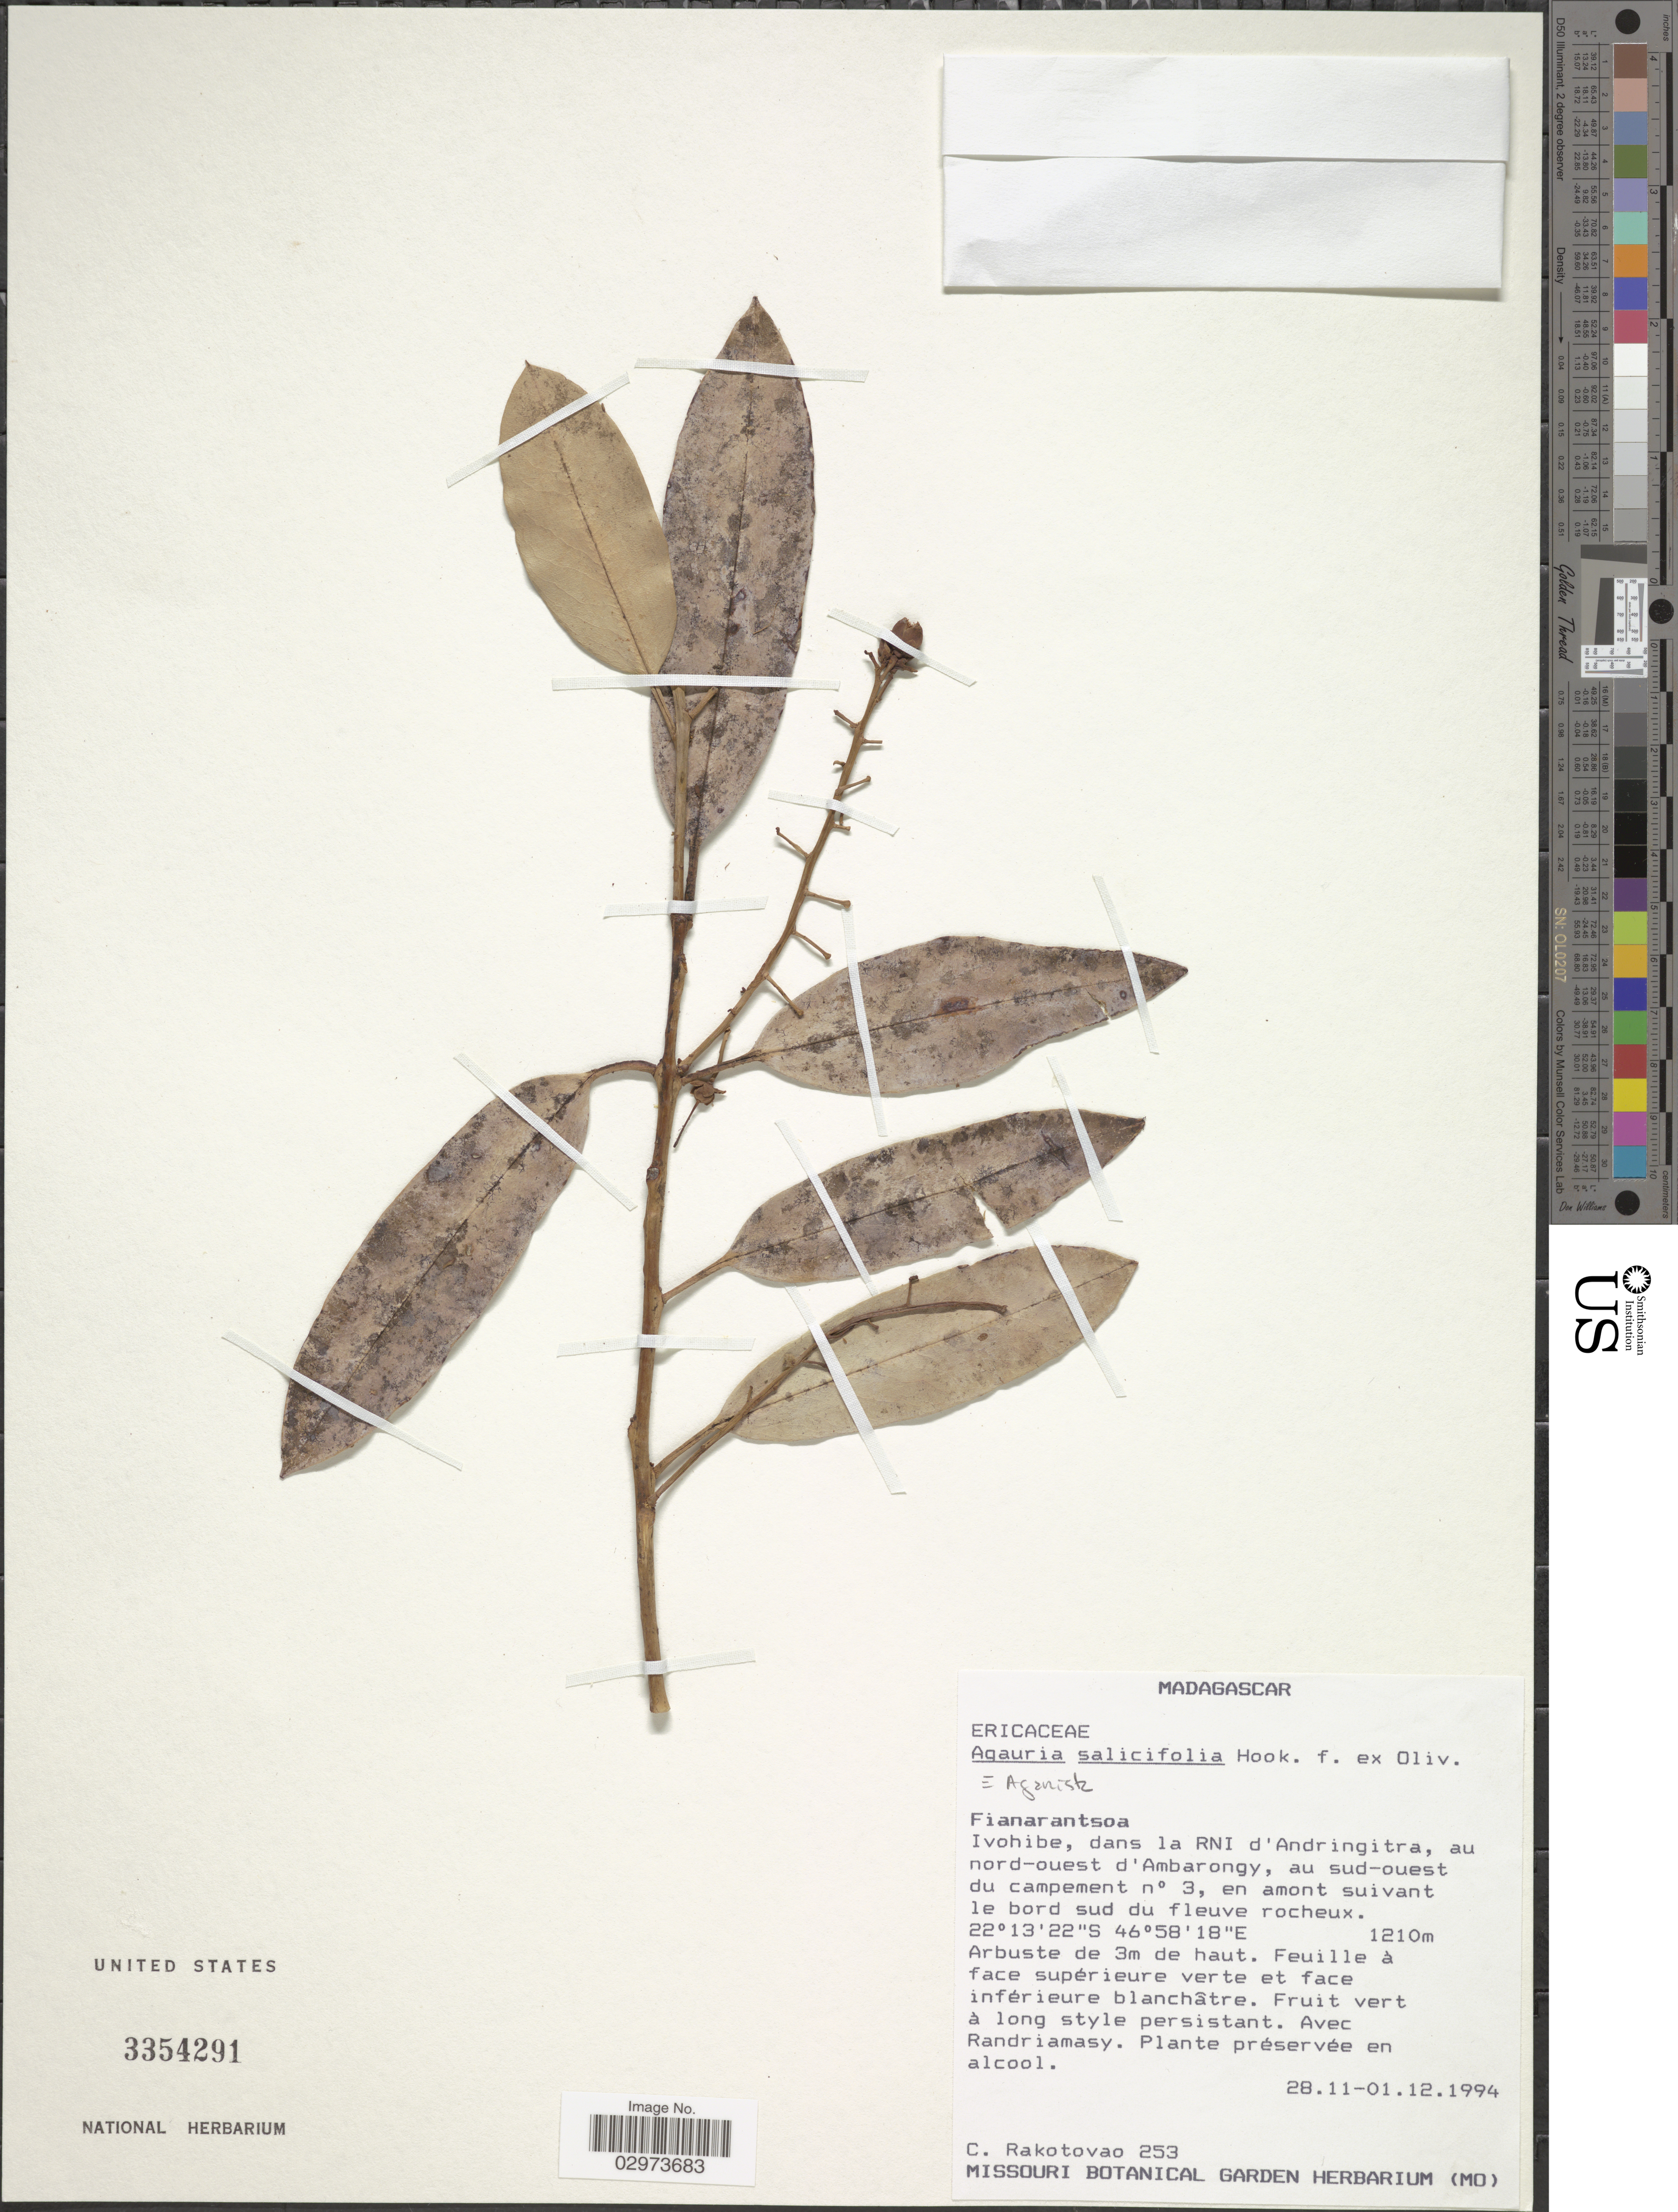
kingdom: Plantae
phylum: Tracheophyta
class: Magnoliopsida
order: Ericales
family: Ericaceae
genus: Agarista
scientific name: Agarista salicifolia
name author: (Lam.) G. Don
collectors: C. Rakotovao & Randriamasy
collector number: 253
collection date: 1994-11-28/1994-12-01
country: Madagascar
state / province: Ihorombe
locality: Ivohibe, dans la RNI d'Andringitra, au nord-ouest d'Ambarongy, au sud-ouest du campement n° 3.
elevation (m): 1210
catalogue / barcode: US 3354291